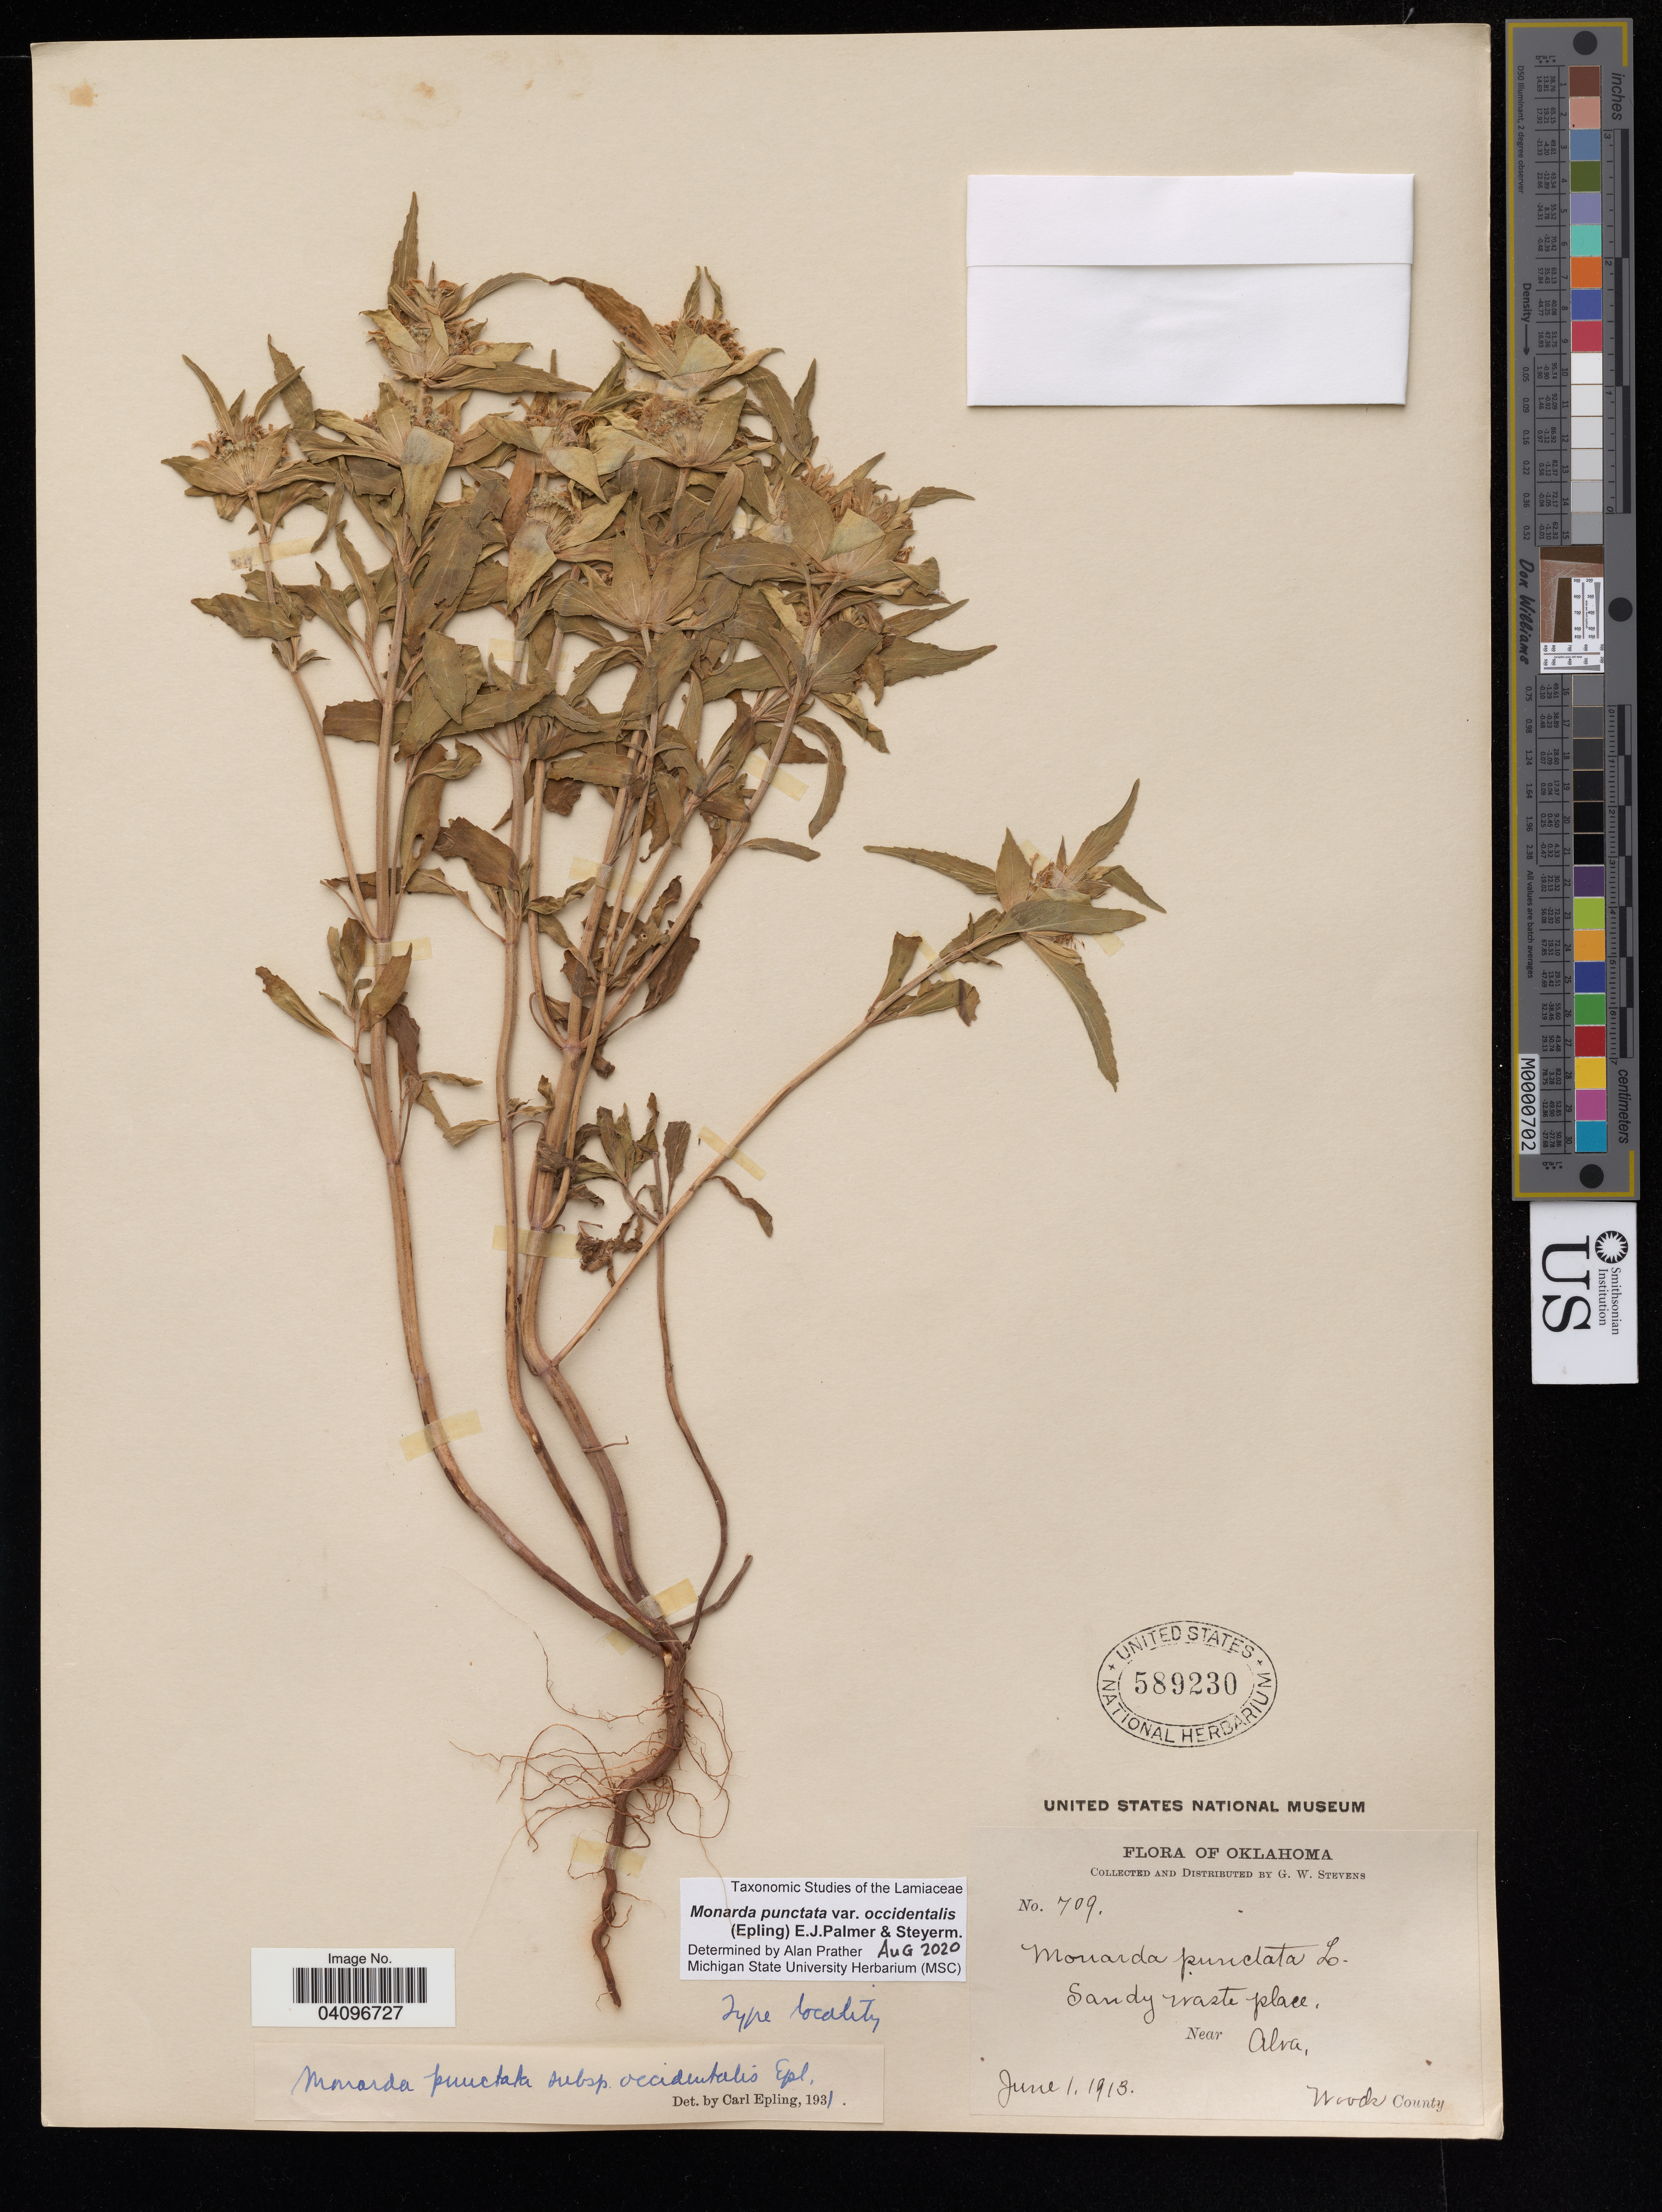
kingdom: Plantae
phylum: Tracheophyta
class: Magnoliopsida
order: Lamiales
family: Lamiaceae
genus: Monarda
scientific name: Monarda punctata var. occidentalis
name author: (Epling) E.J. Palmer & Steyerm.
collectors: G. W. Stevens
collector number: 709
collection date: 1913-06-01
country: United States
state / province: Oklahoma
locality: Near Alva.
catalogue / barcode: US 589230